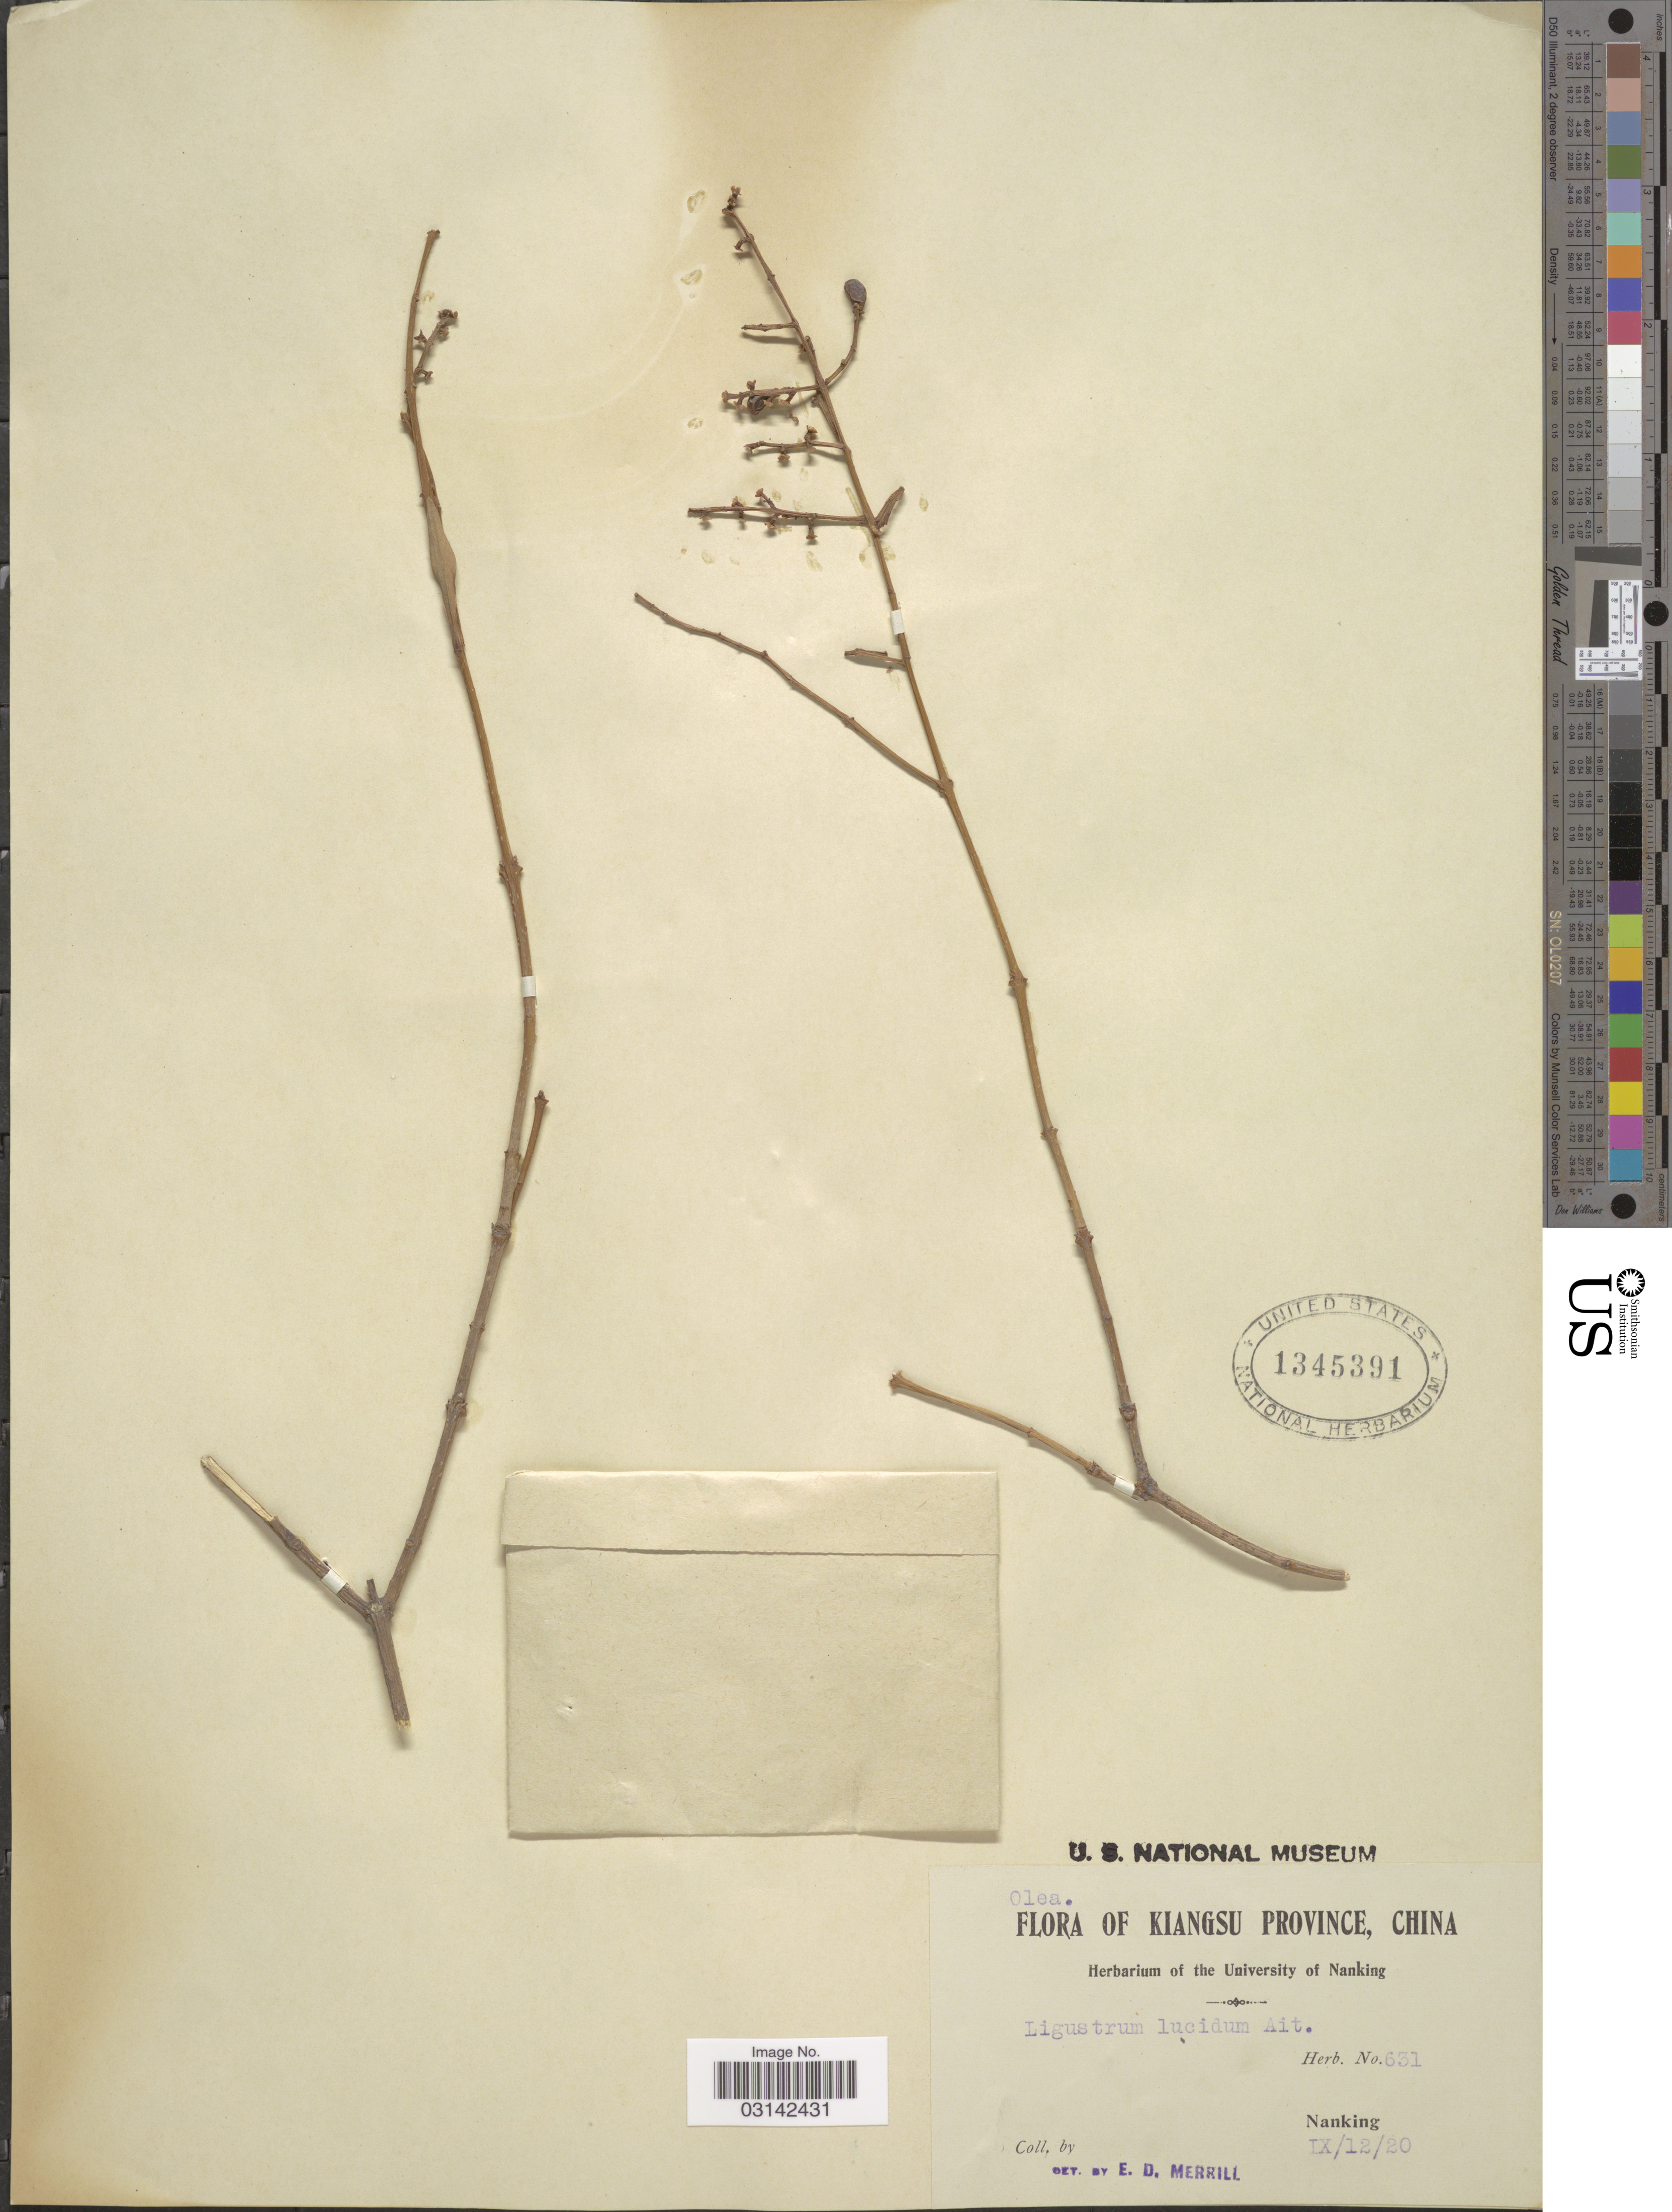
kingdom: Plantae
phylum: Tracheophyta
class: Magnoliopsida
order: Lamiales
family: Oleaceae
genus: Ligustrum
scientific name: Ligustrum lucidum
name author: W.T. Aiton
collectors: ex herb. University of Nanking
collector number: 631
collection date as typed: Transcribed d/m/y: 12/9/20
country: China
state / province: Jiangsu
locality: Kiangsu Province, Nanking.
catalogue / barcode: US 1345391